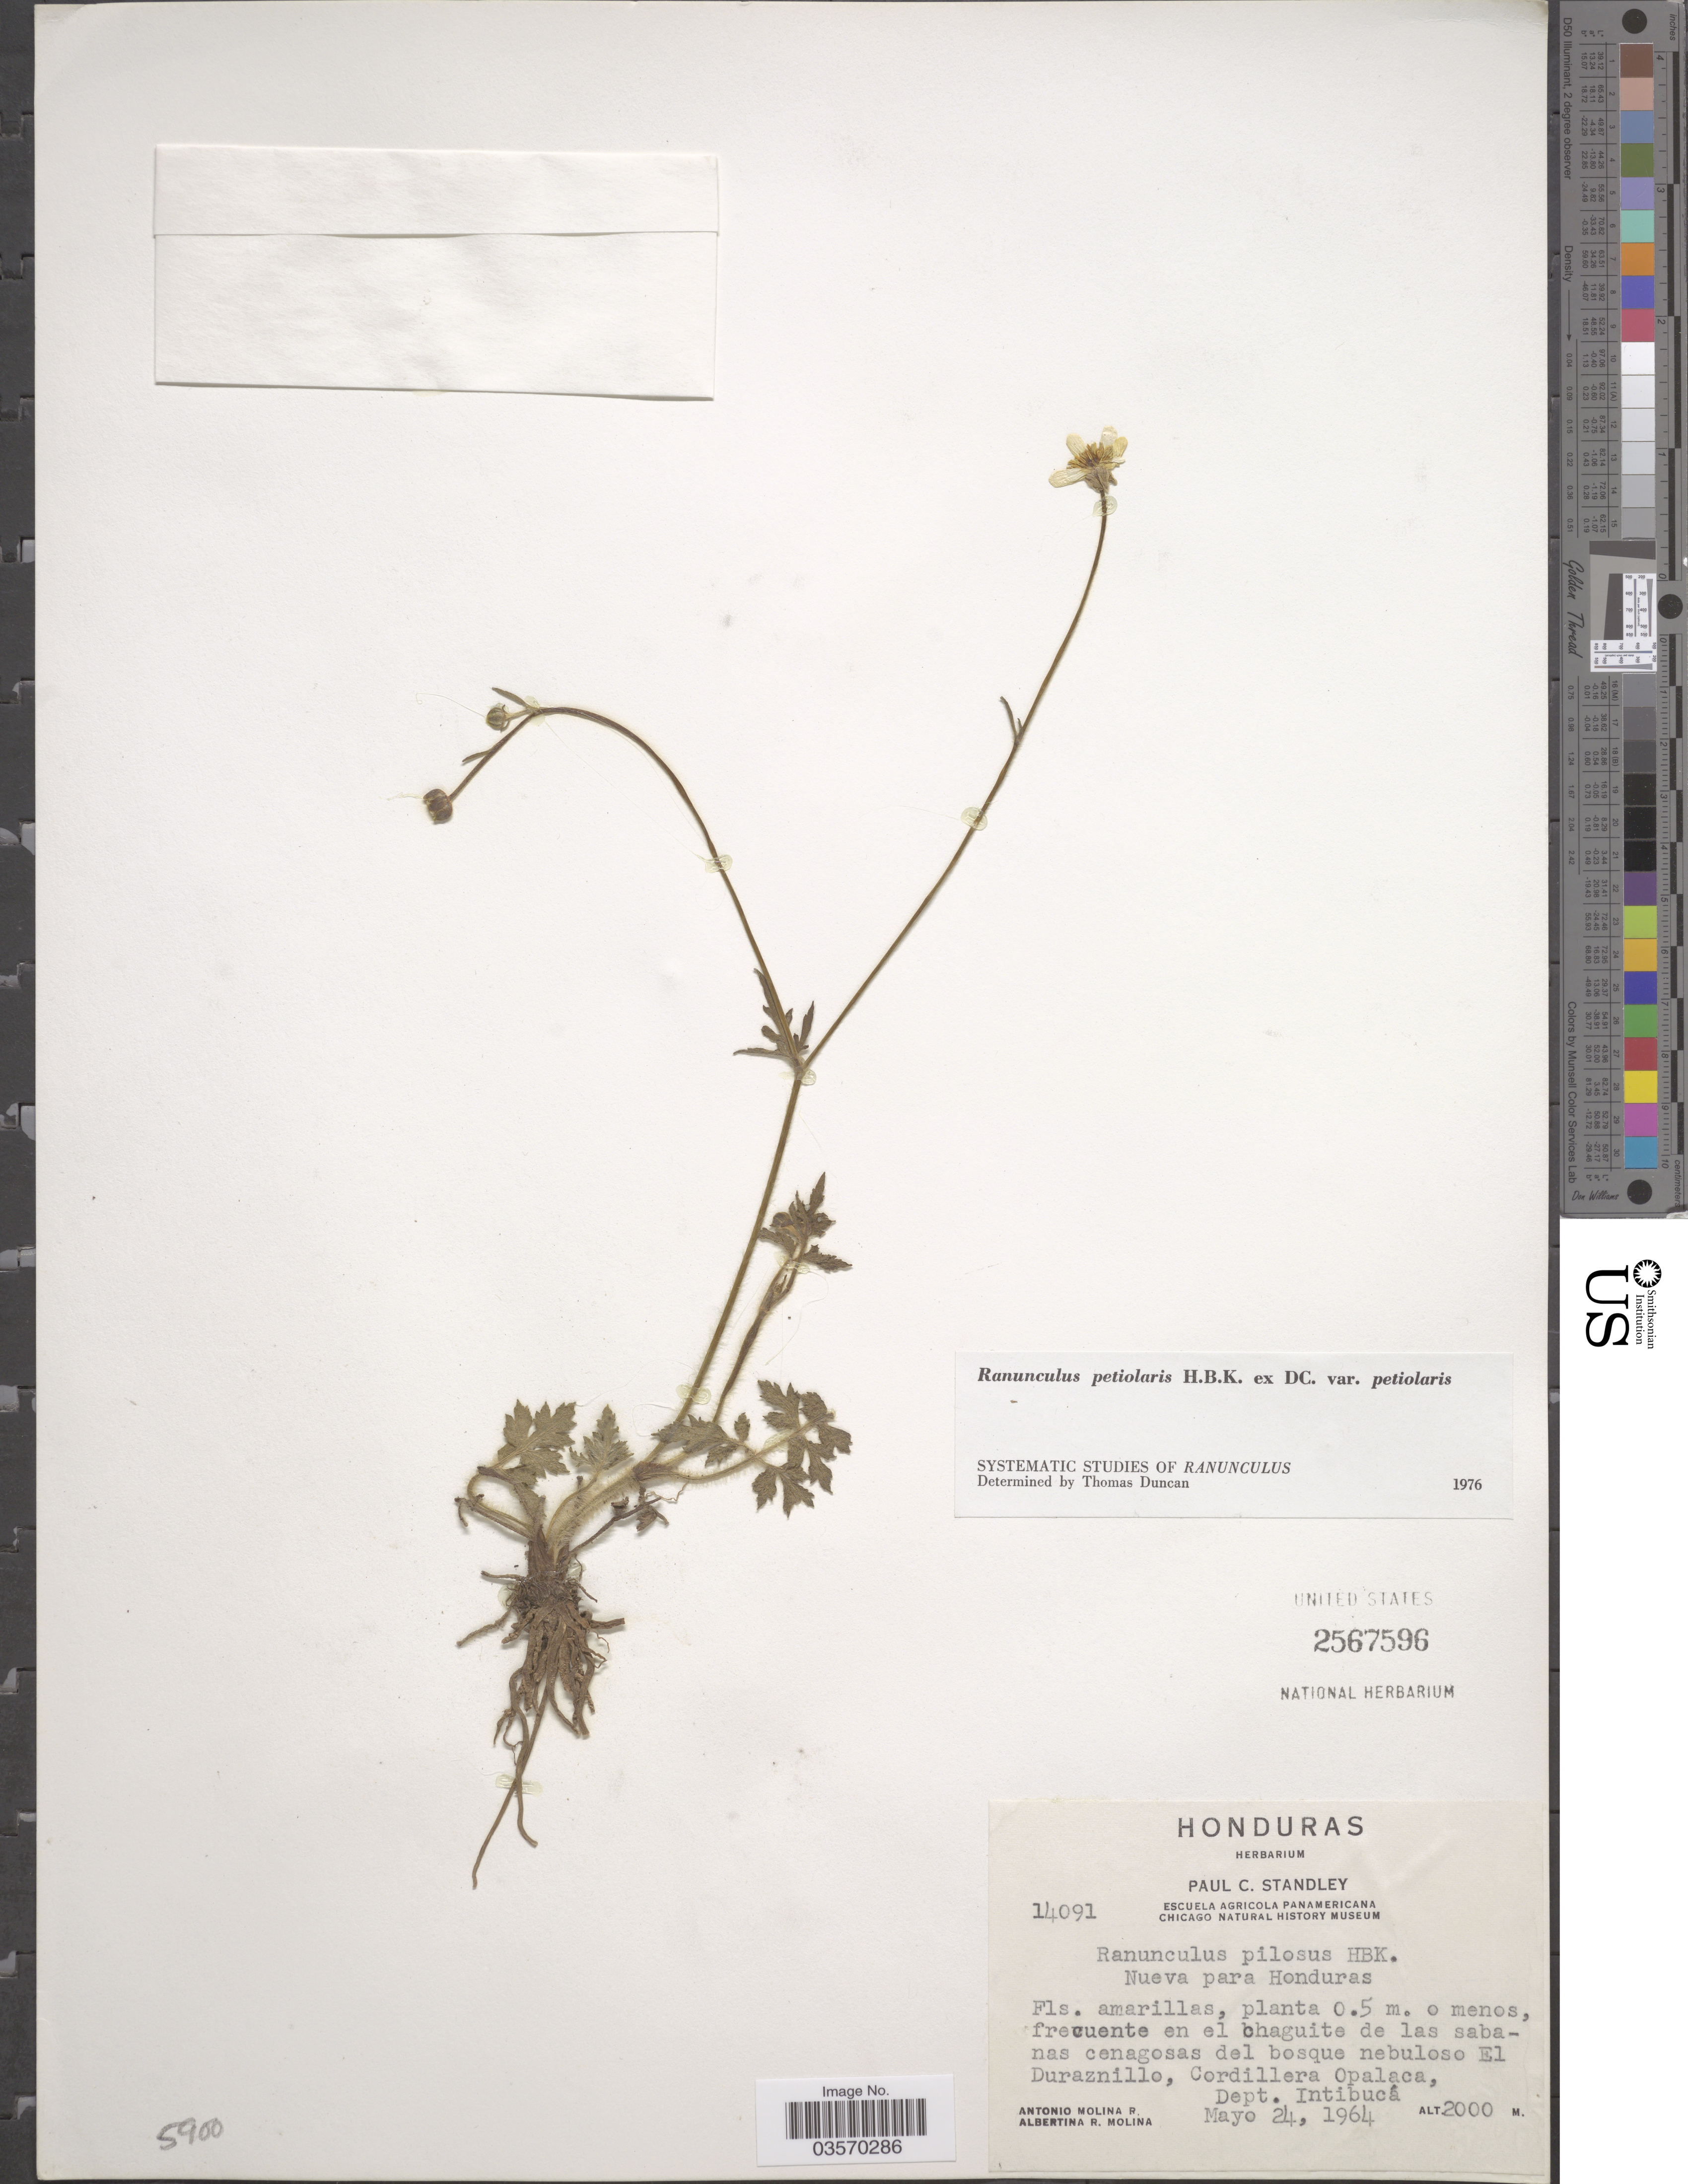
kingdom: Plantae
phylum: Tracheophyta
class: Magnoliopsida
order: Ranunculales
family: Ranunculaceae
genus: Ranunculus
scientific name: Ranunculus petiolaris var. petiolaris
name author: Kunth ex DC.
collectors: A. Molina R. & A. R. Molina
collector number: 14091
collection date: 1964-05-24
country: Honduras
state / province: Intibuca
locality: Frecuente en el chaguite de las sabanas cenagosas del bosque nebuloso El Duraznillo, Cordillera Opalaca, Dept. Intibucá.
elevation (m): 2000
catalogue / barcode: US 2567596